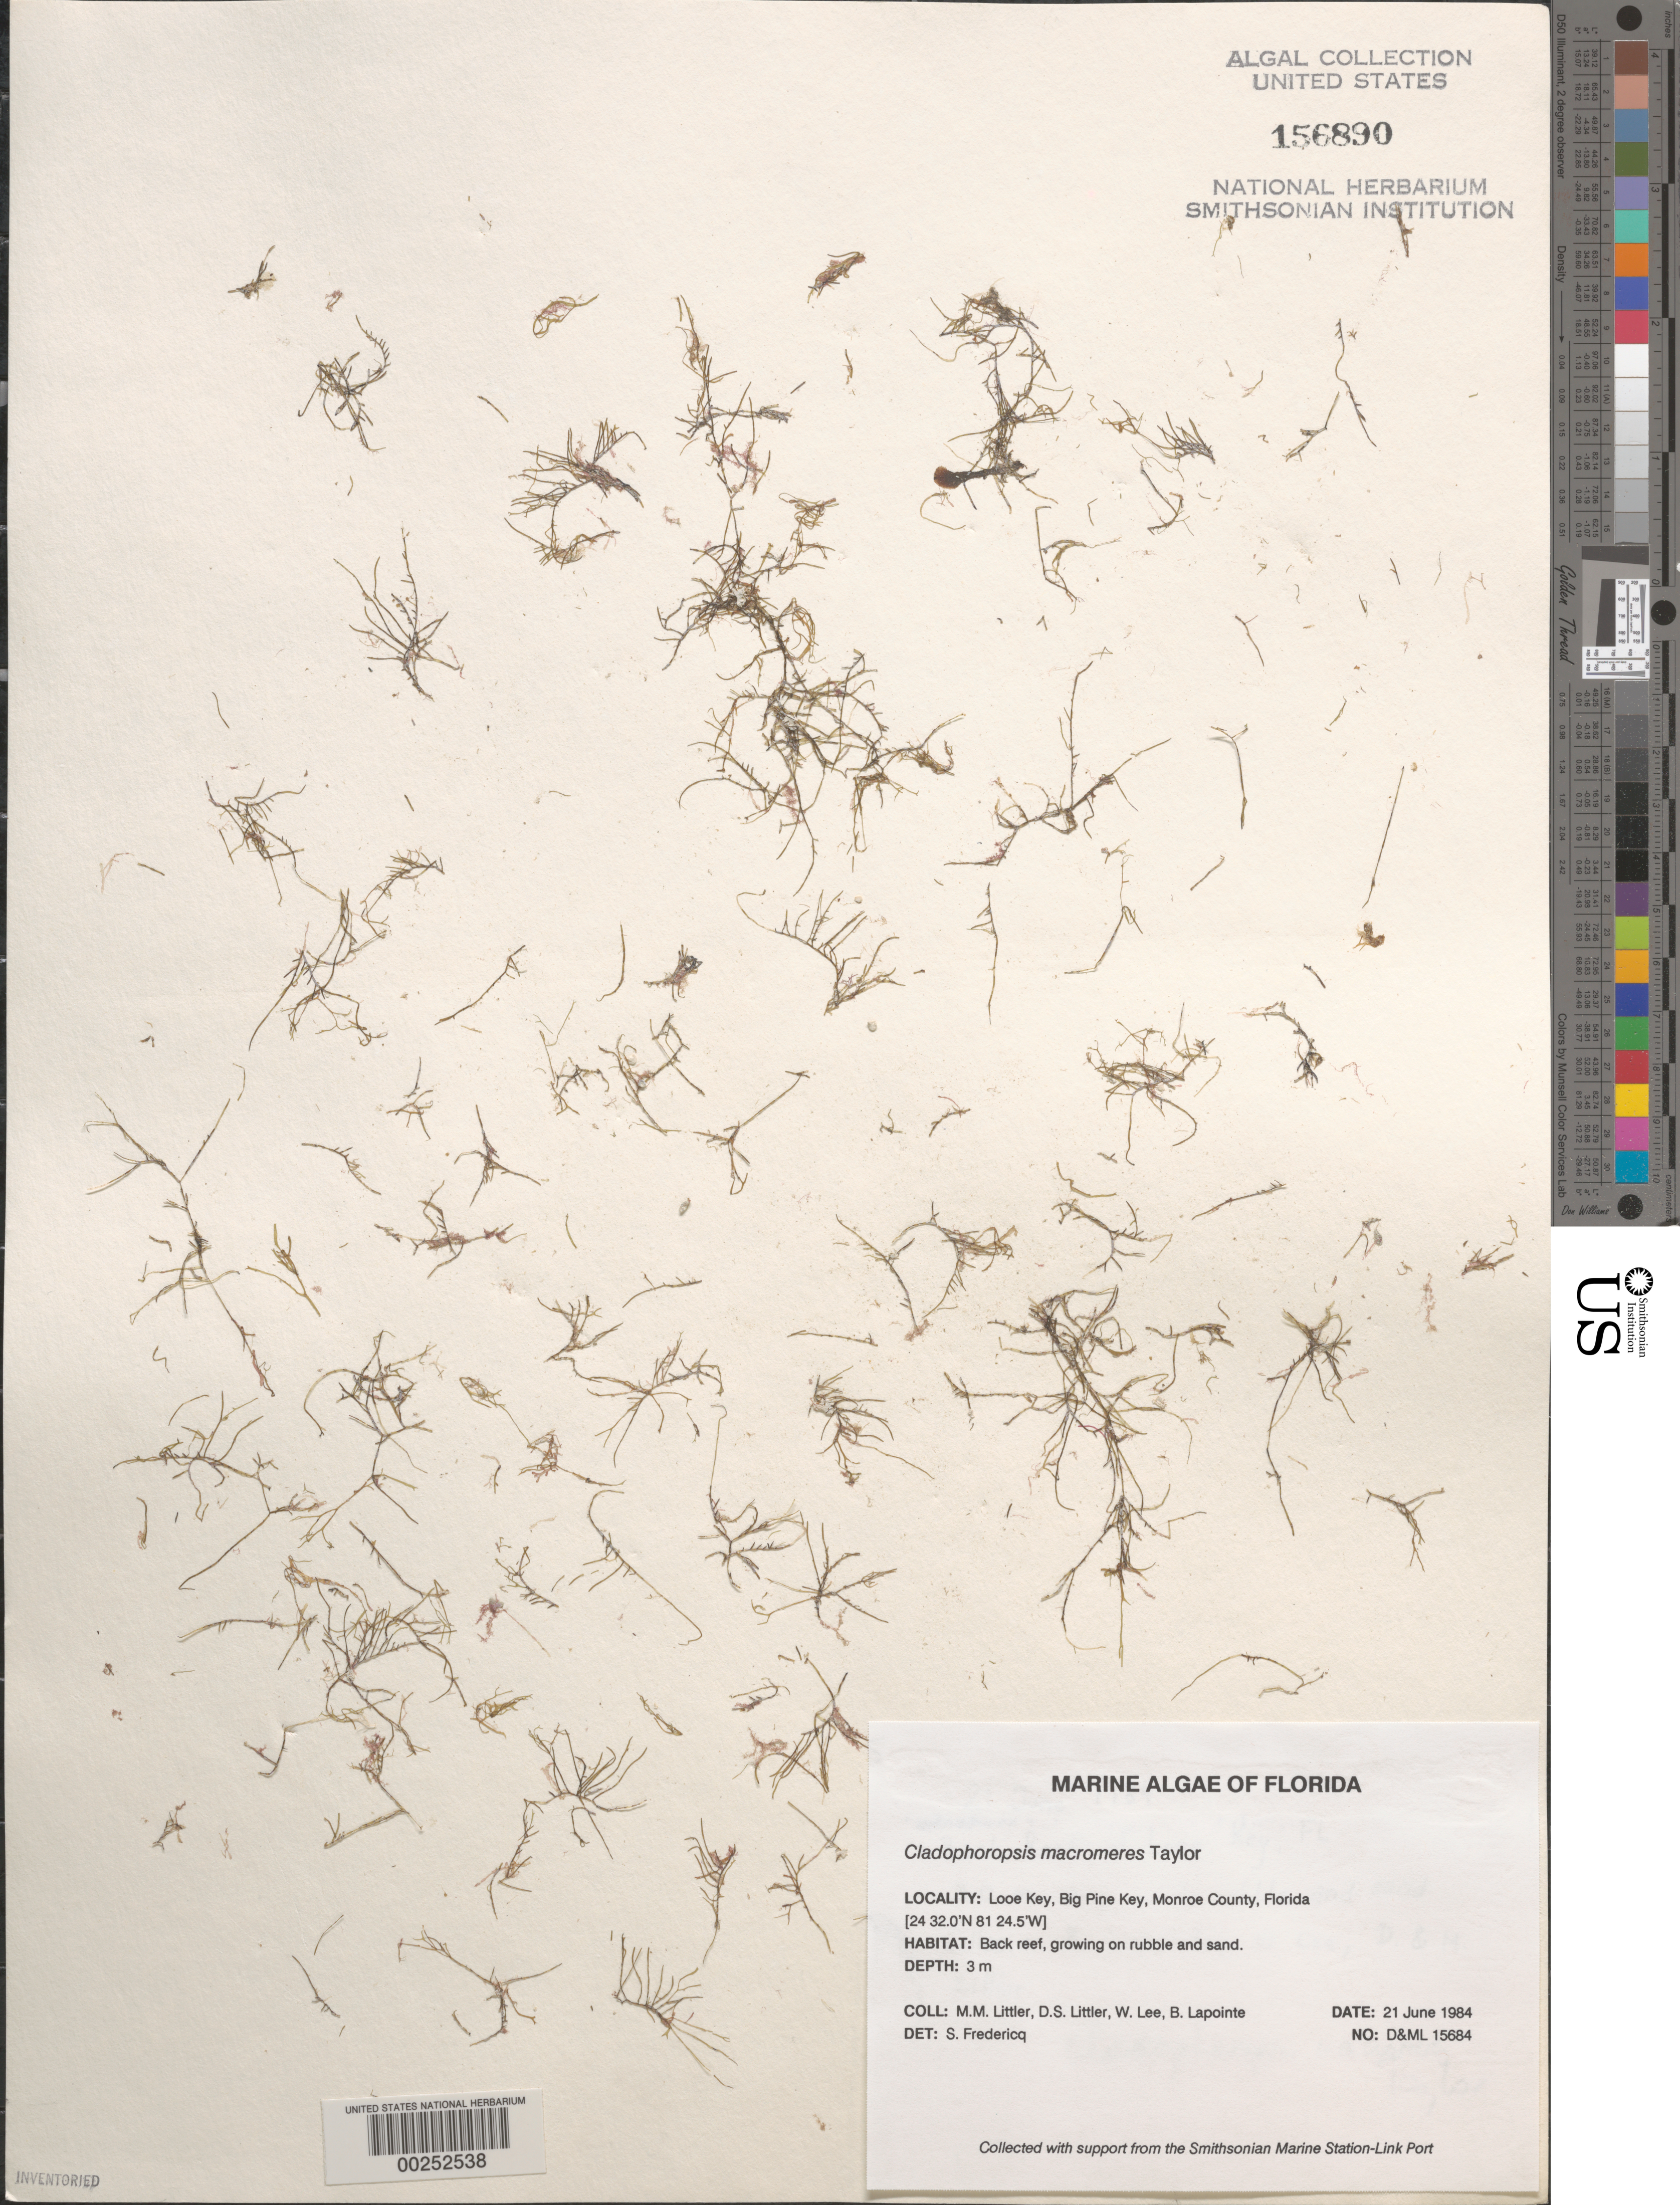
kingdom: Plantae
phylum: Chlorophyta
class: Ulvophyceae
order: Siphonocladales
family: Boodleaceae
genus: Cladophoropsis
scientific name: Cladophoropsis macromeres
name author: W.R. Taylor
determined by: Fredericq, S.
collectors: M. M. Littler, D. S. Littler, W. Lee & B. Lapointe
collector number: D&ML 15684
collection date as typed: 21 Jun 1984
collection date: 1984-06-21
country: United States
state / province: Florida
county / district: Monroe County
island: Looe Key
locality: Looe Key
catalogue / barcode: US 156890